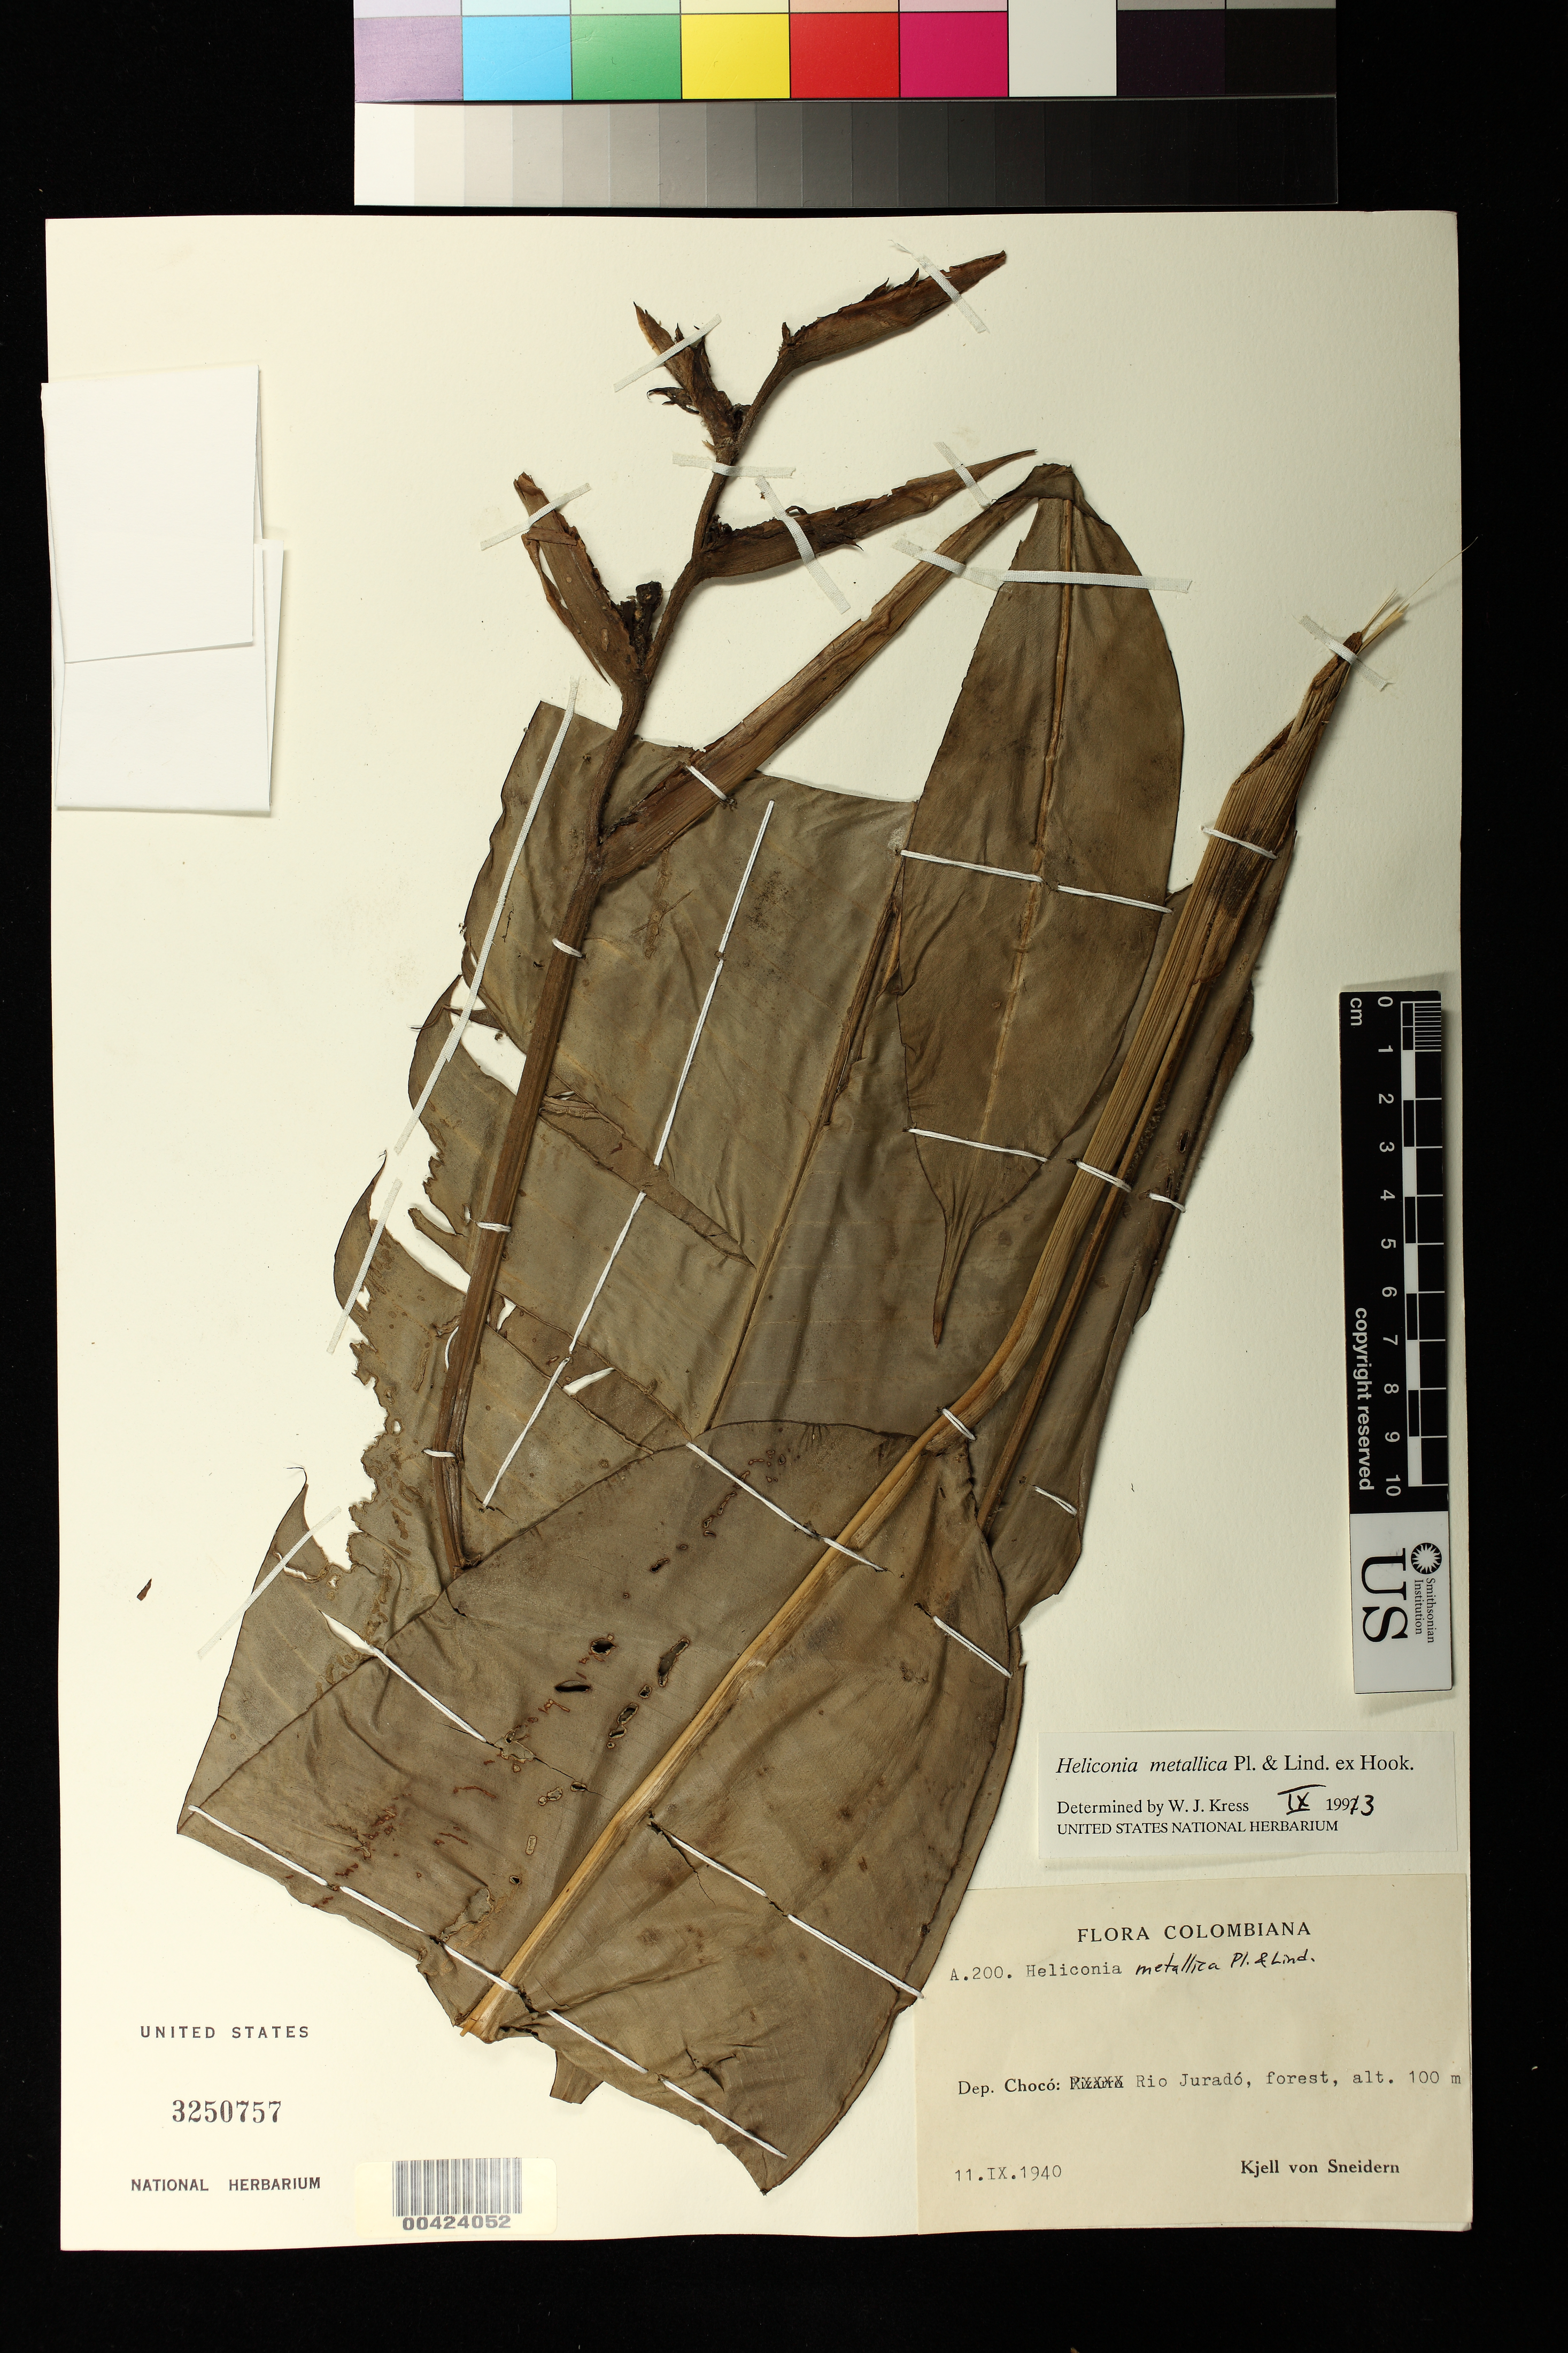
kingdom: Plantae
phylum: Tracheophyta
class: Liliopsida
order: Zingiberales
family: Heliconiaceae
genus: Heliconia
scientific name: Heliconia metallica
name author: Planch. & Linden ex Hook.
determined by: Kress, W. J., (US), Smithsonian Institution - National Museum of Natural History (UNITED STATES)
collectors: K. von Sneidern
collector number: A.200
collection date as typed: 11 Sep 1940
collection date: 1940-09-11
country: Colombia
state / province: Chocó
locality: Rio Jurado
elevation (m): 100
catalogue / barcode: US 3250757